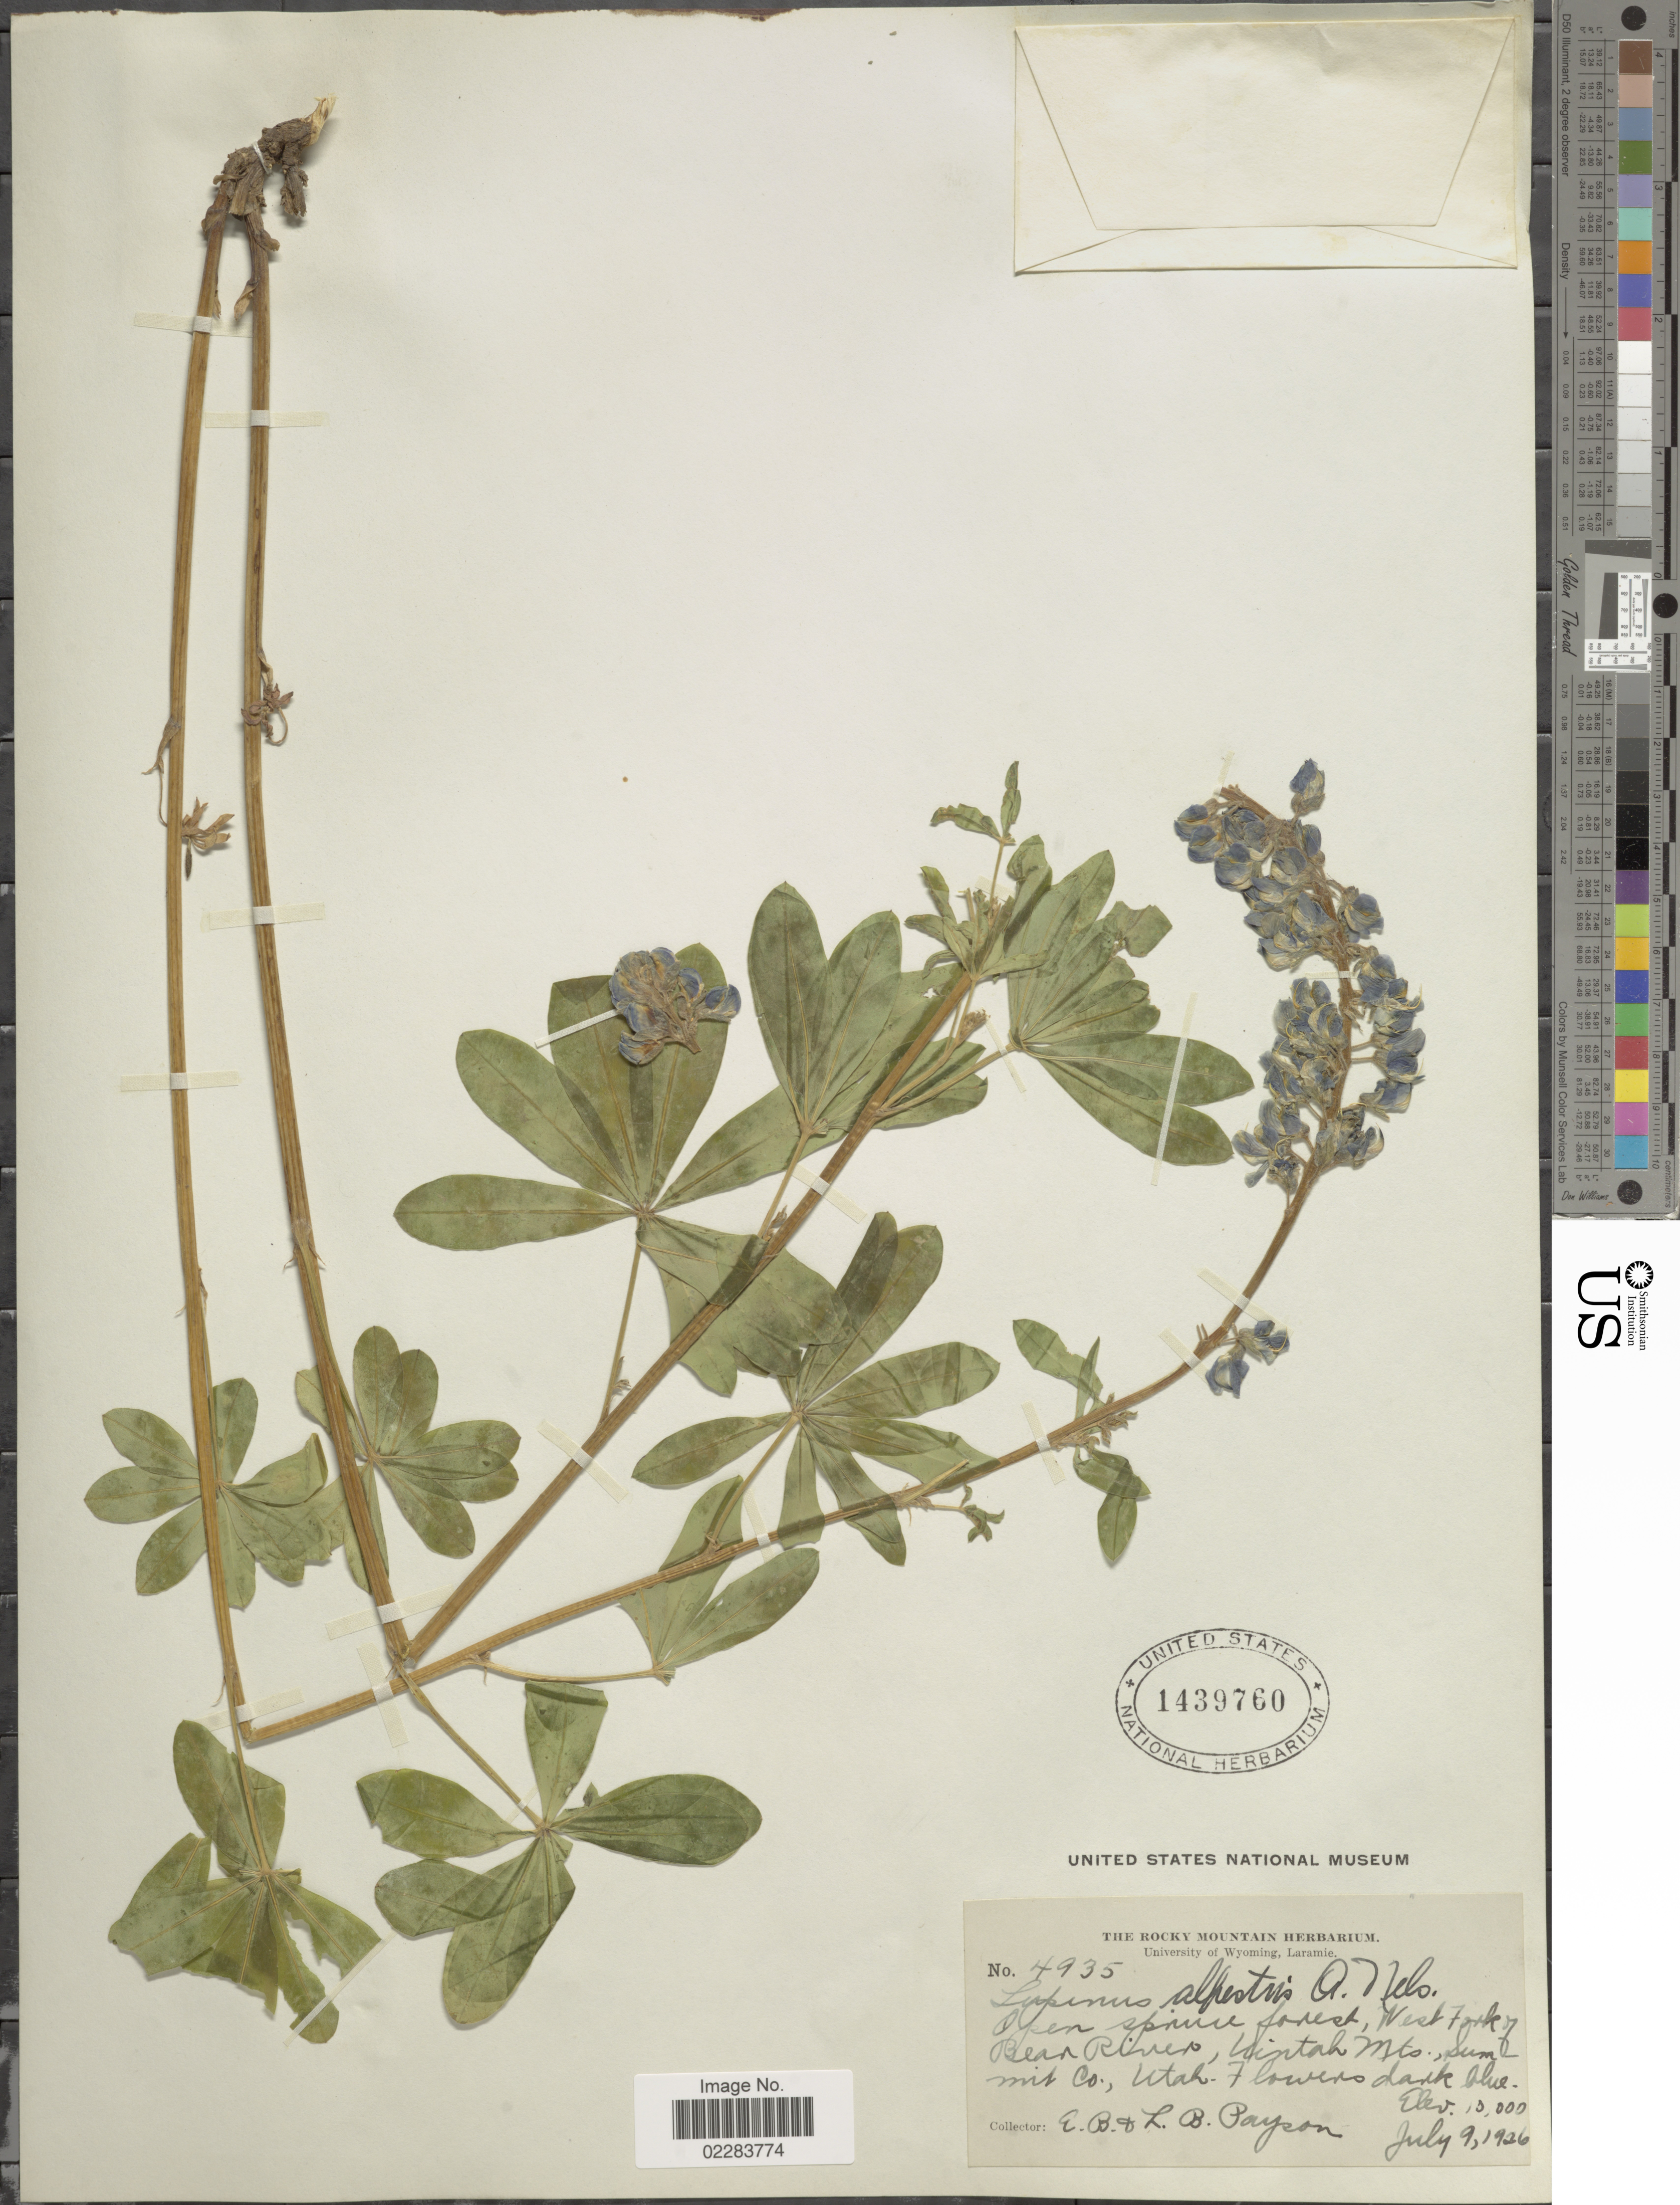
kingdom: Plantae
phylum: Tracheophyta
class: Magnoliopsida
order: Fabales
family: Fabaceae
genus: Lupinus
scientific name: Lupinus alpestris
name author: A. Nelson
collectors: E. B. Payson & L. Payson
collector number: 4935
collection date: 1936-07-09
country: United States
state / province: Utah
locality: Open spruce forest, West Fork of Bear River, Uintah Mts., Summit Co.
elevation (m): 3962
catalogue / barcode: US 1439760